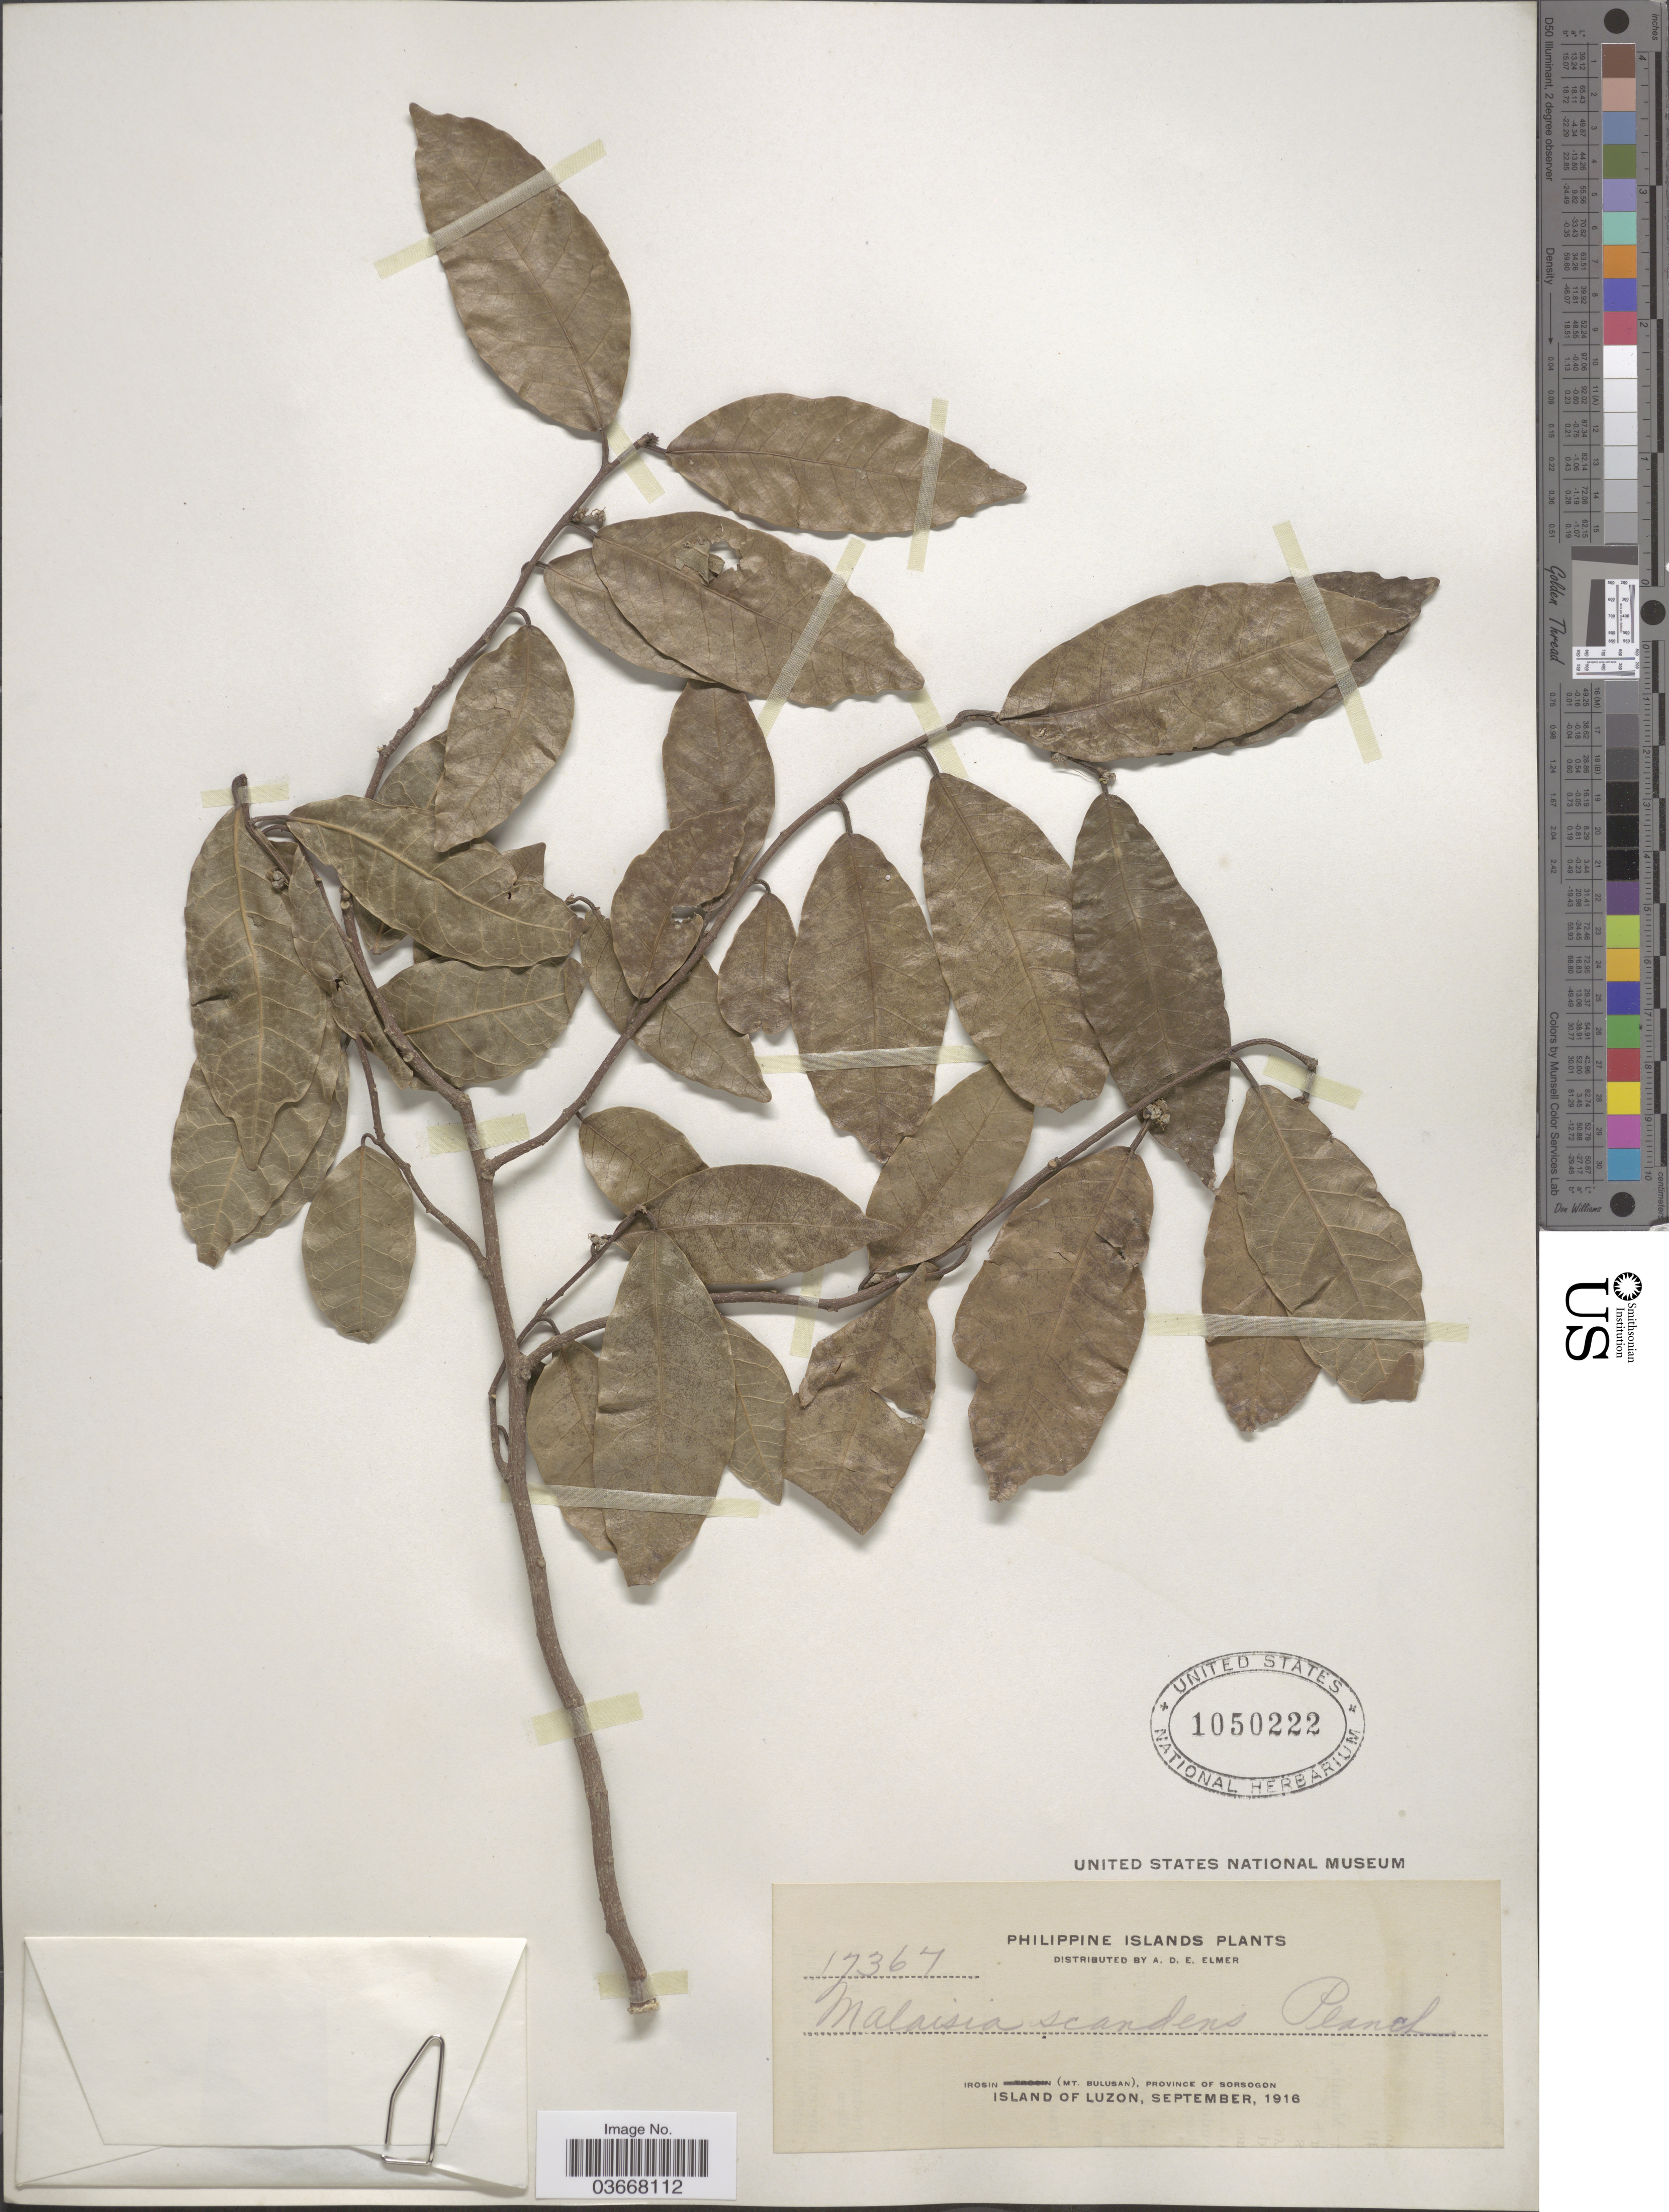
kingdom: Plantae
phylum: Tracheophyta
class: Magnoliopsida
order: Rosales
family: Moraceae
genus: Malaisia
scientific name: Malaisia scandens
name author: (Lour.) Planch.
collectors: A. D. E. Elmer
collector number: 17367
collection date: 1916-09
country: Philippines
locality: Irosin (Mt. Bulusan), Province of Sorsogon. Island of Luzon.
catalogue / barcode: US 1050222